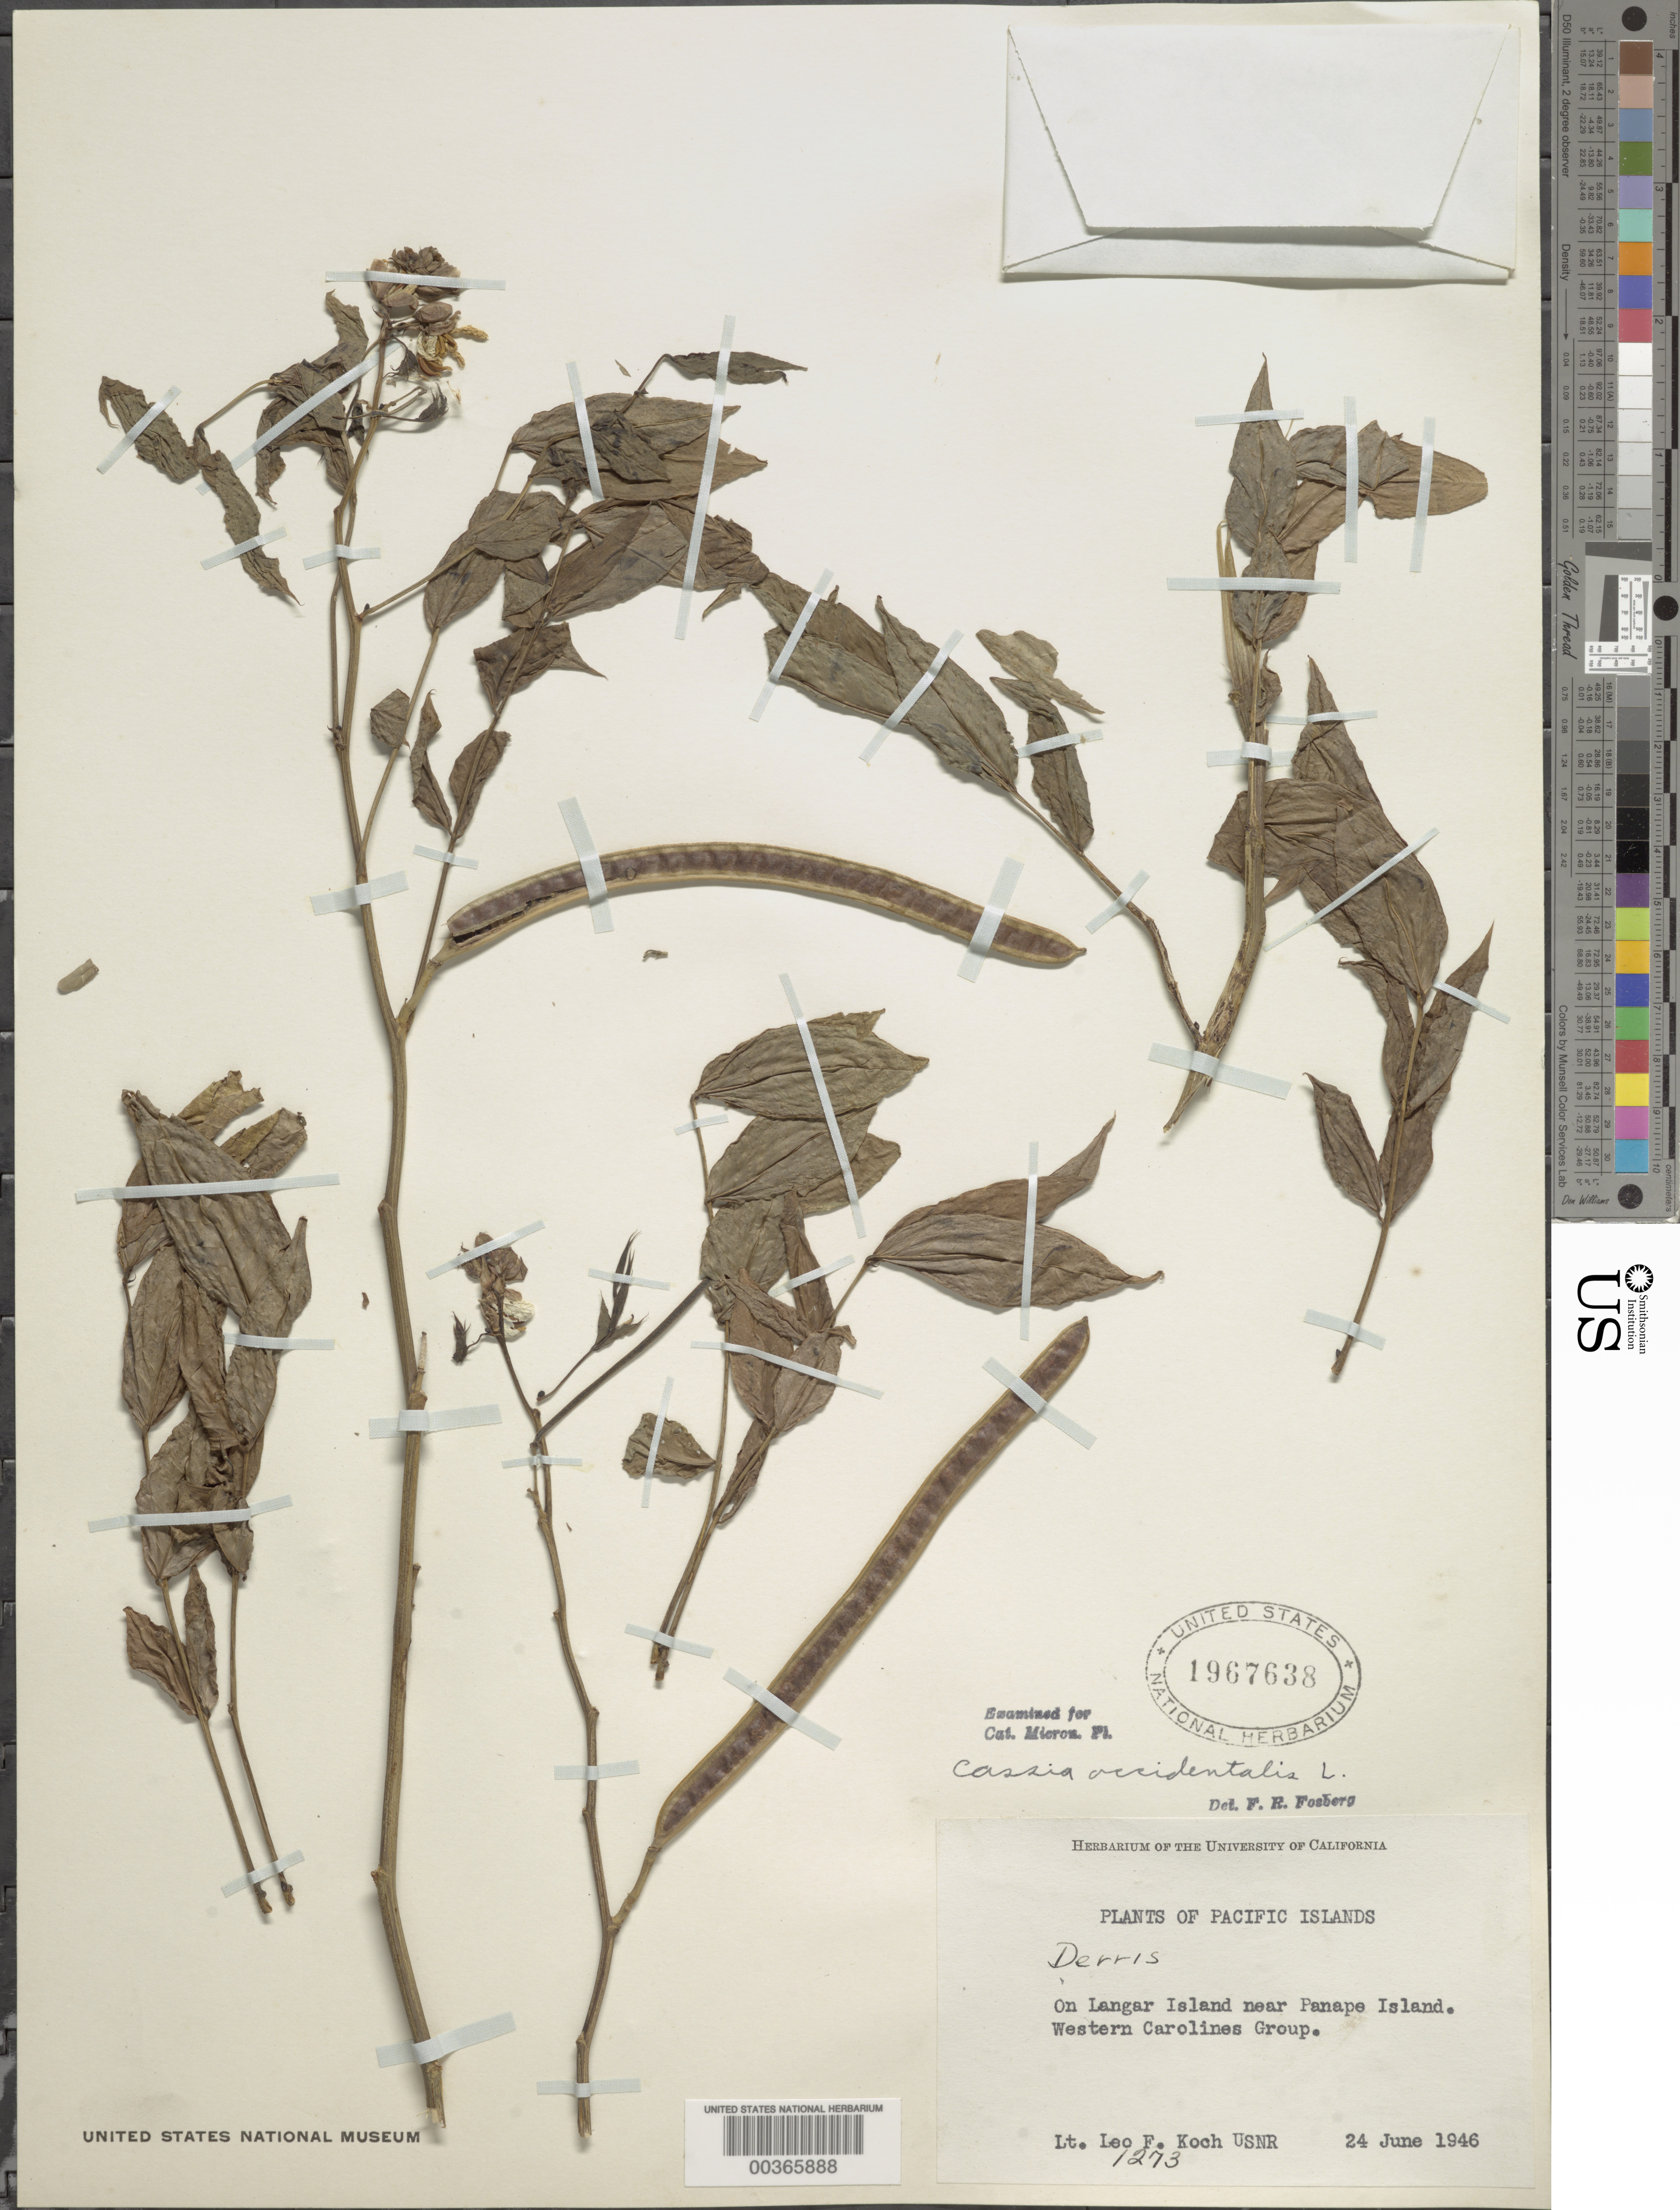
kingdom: Plantae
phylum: Tracheophyta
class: Magnoliopsida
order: Fabales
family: Fabaceae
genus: Senna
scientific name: Senna occidentalis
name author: (L.) Link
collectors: L. F. Koch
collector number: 1273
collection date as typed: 24 Jun 1946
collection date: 1946-06-24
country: Micronesia, Federated States of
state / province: Pohnpei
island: Lenger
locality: On Langar I. near Ponape I.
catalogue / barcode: US 1967638